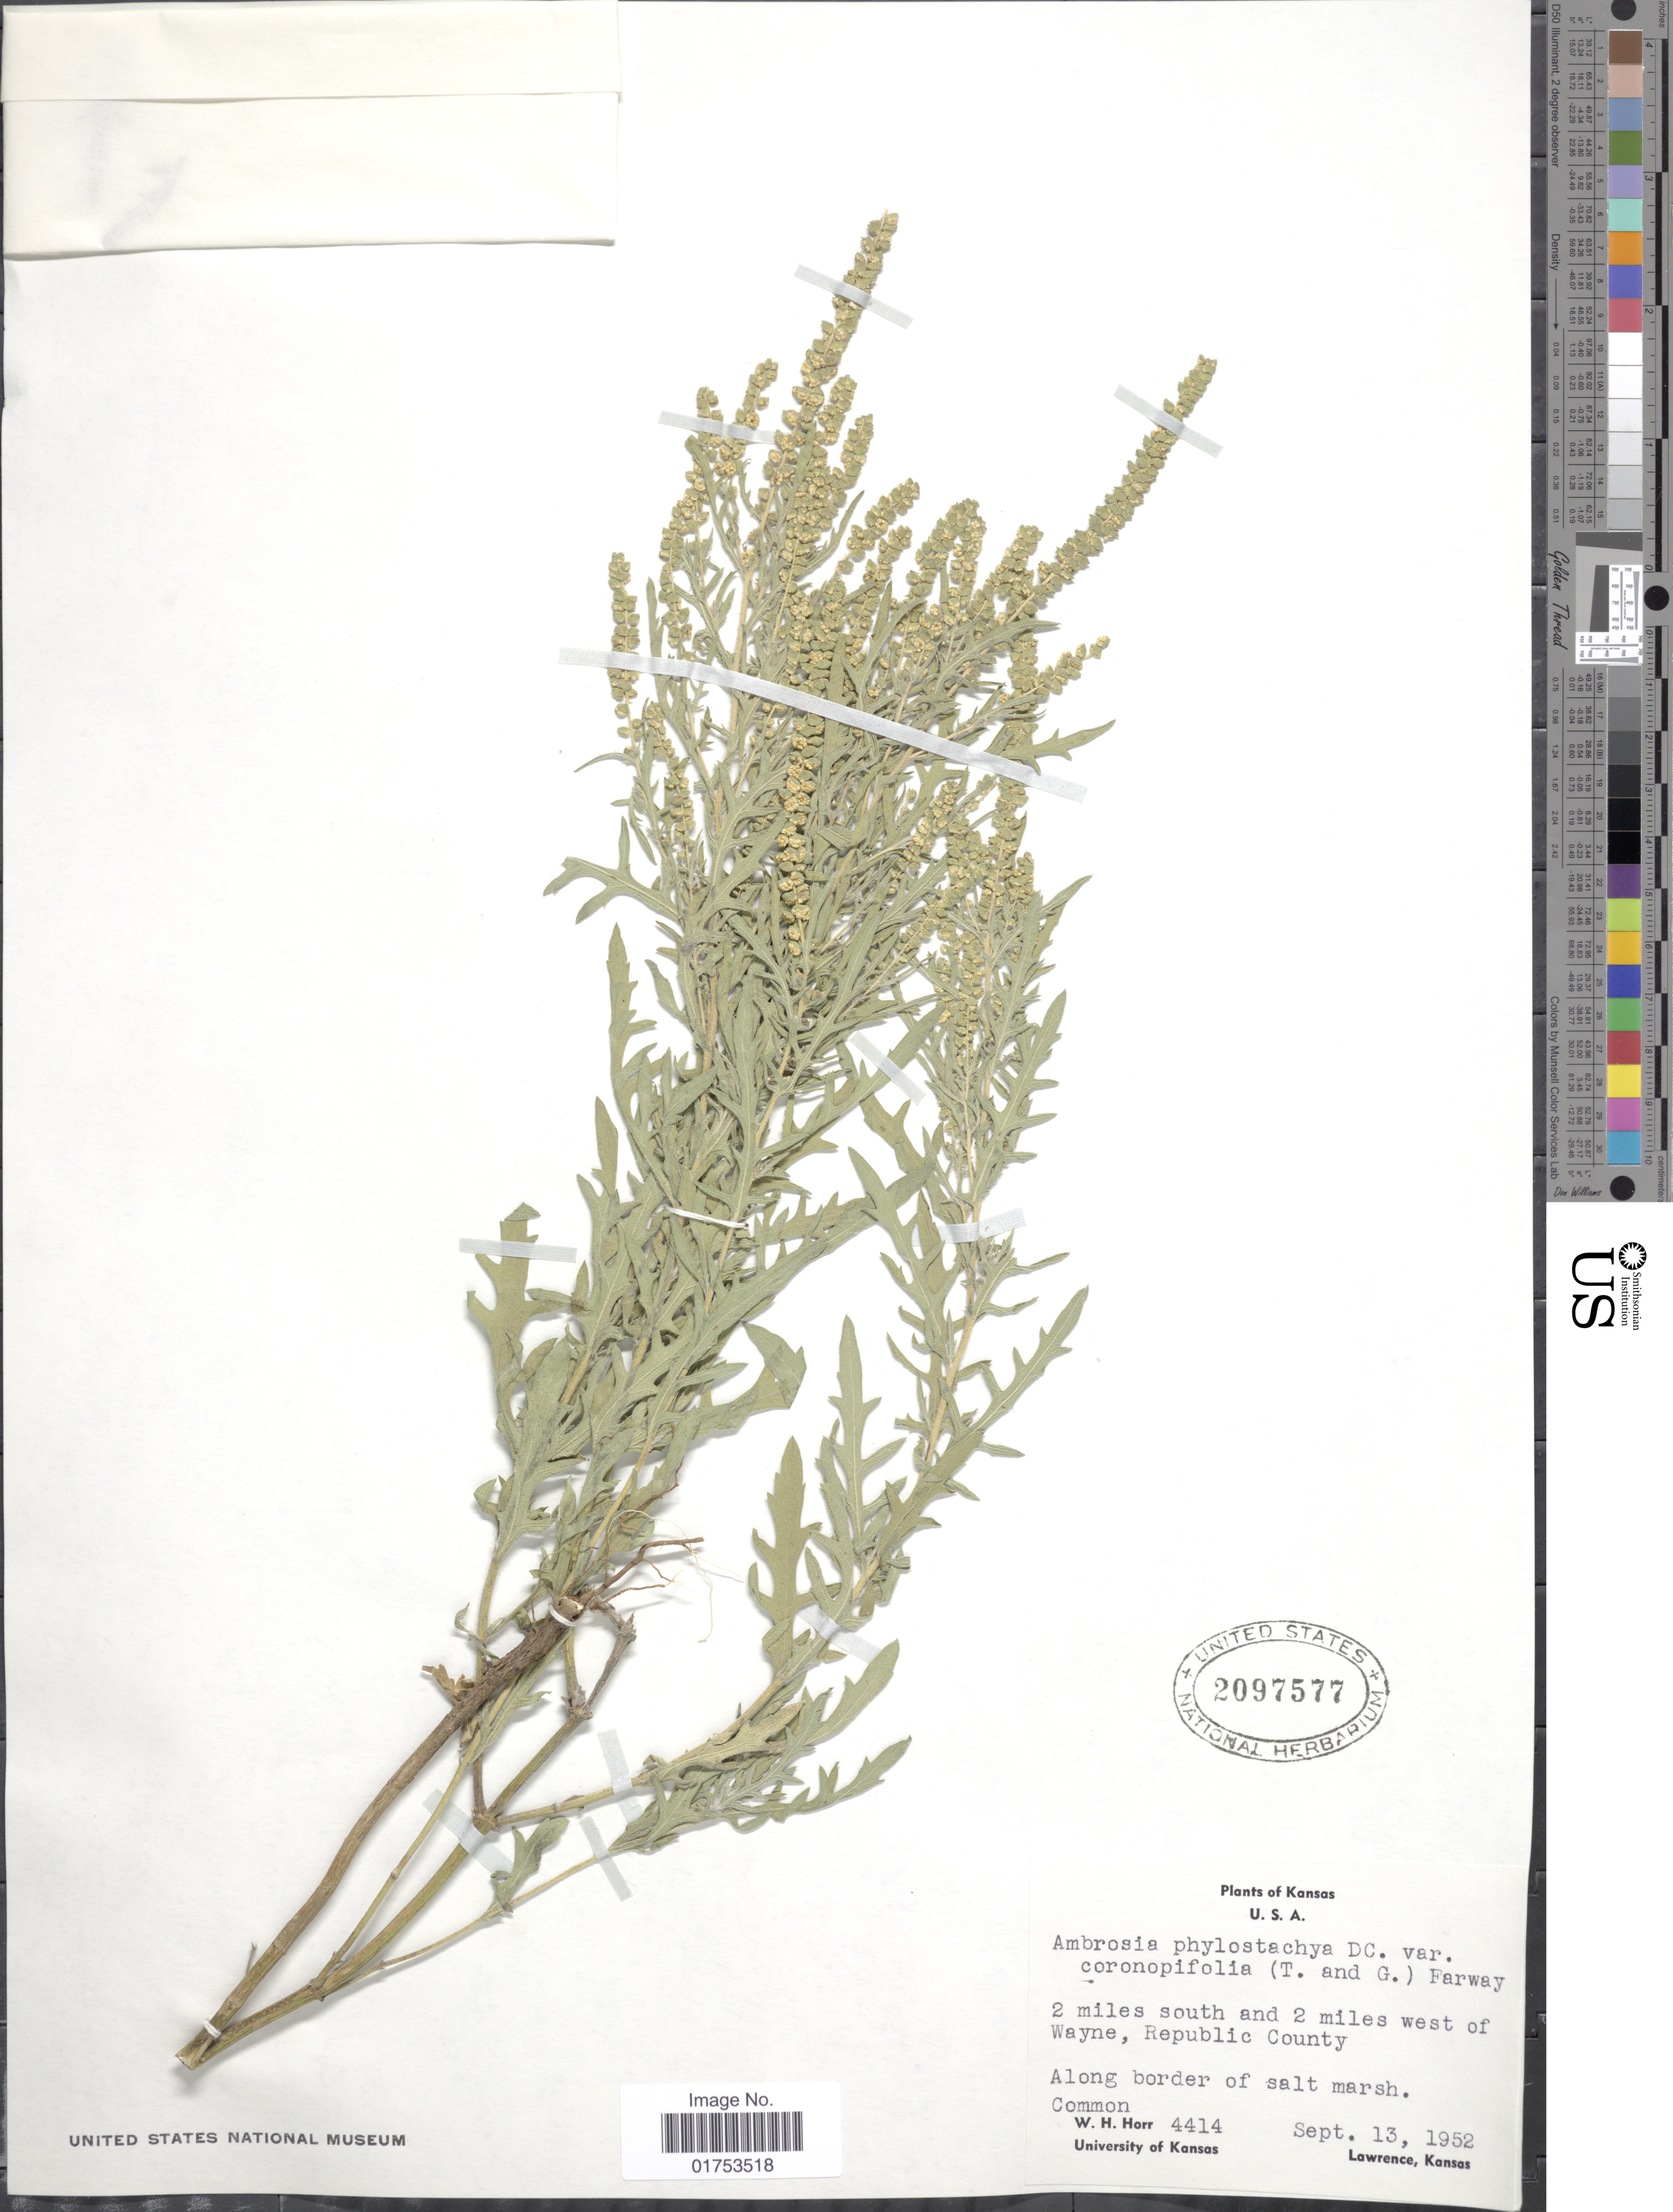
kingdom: Plantae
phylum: Tracheophyta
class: Magnoliopsida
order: Asterales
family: Asteraceae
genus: Ambrosia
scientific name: Ambrosia psilostachya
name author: DC.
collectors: W. H. Horr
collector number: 4414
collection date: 1952-09-13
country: United States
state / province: Kansas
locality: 2 miles south and 2 miles west of Wayne, Republic County, along border of salt marsh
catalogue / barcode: US 2097577